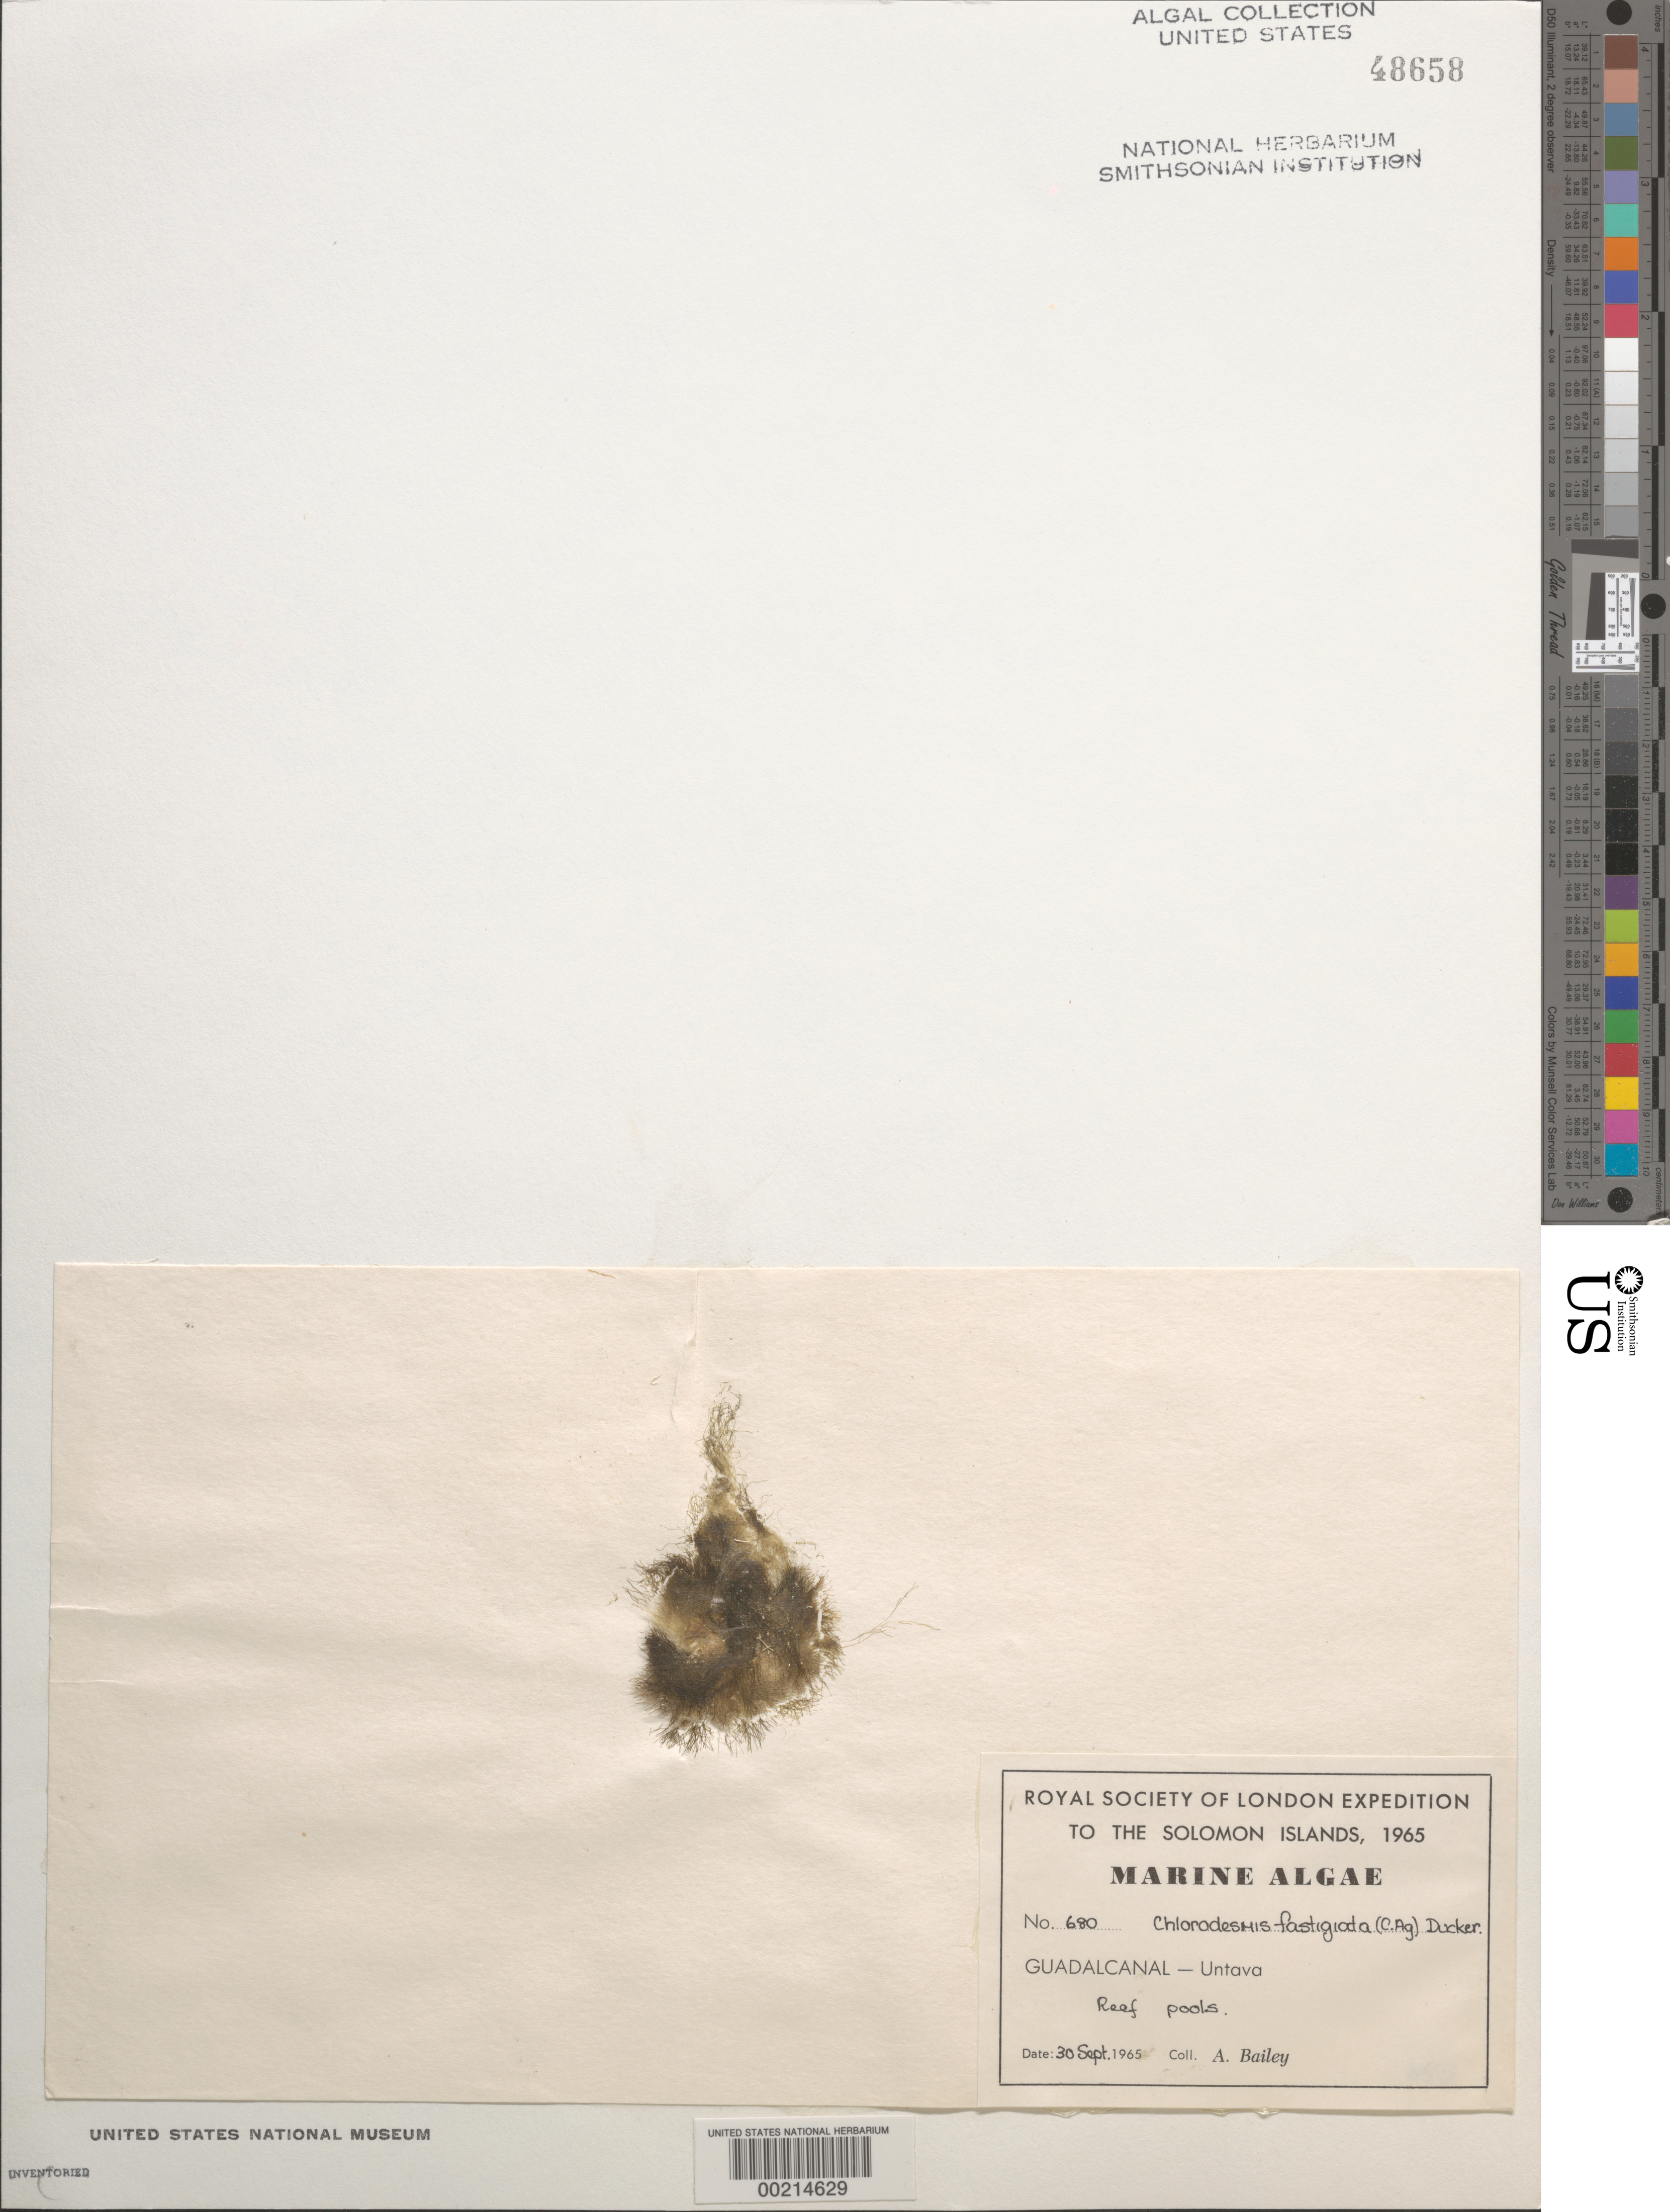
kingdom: Plantae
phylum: Chlorophyta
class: Ulvophyceae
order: Bryopsidales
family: Udoteaceae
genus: Chlorodesmis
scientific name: Chlorodesmis fastigiata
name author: (C. Agardh) S.C. Ducker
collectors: A. Bailey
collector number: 680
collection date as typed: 30 Sep 1965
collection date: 1965-09-30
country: Solomon Islands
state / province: Guadalcanal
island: Guadalcanal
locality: Untava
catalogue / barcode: US 48658